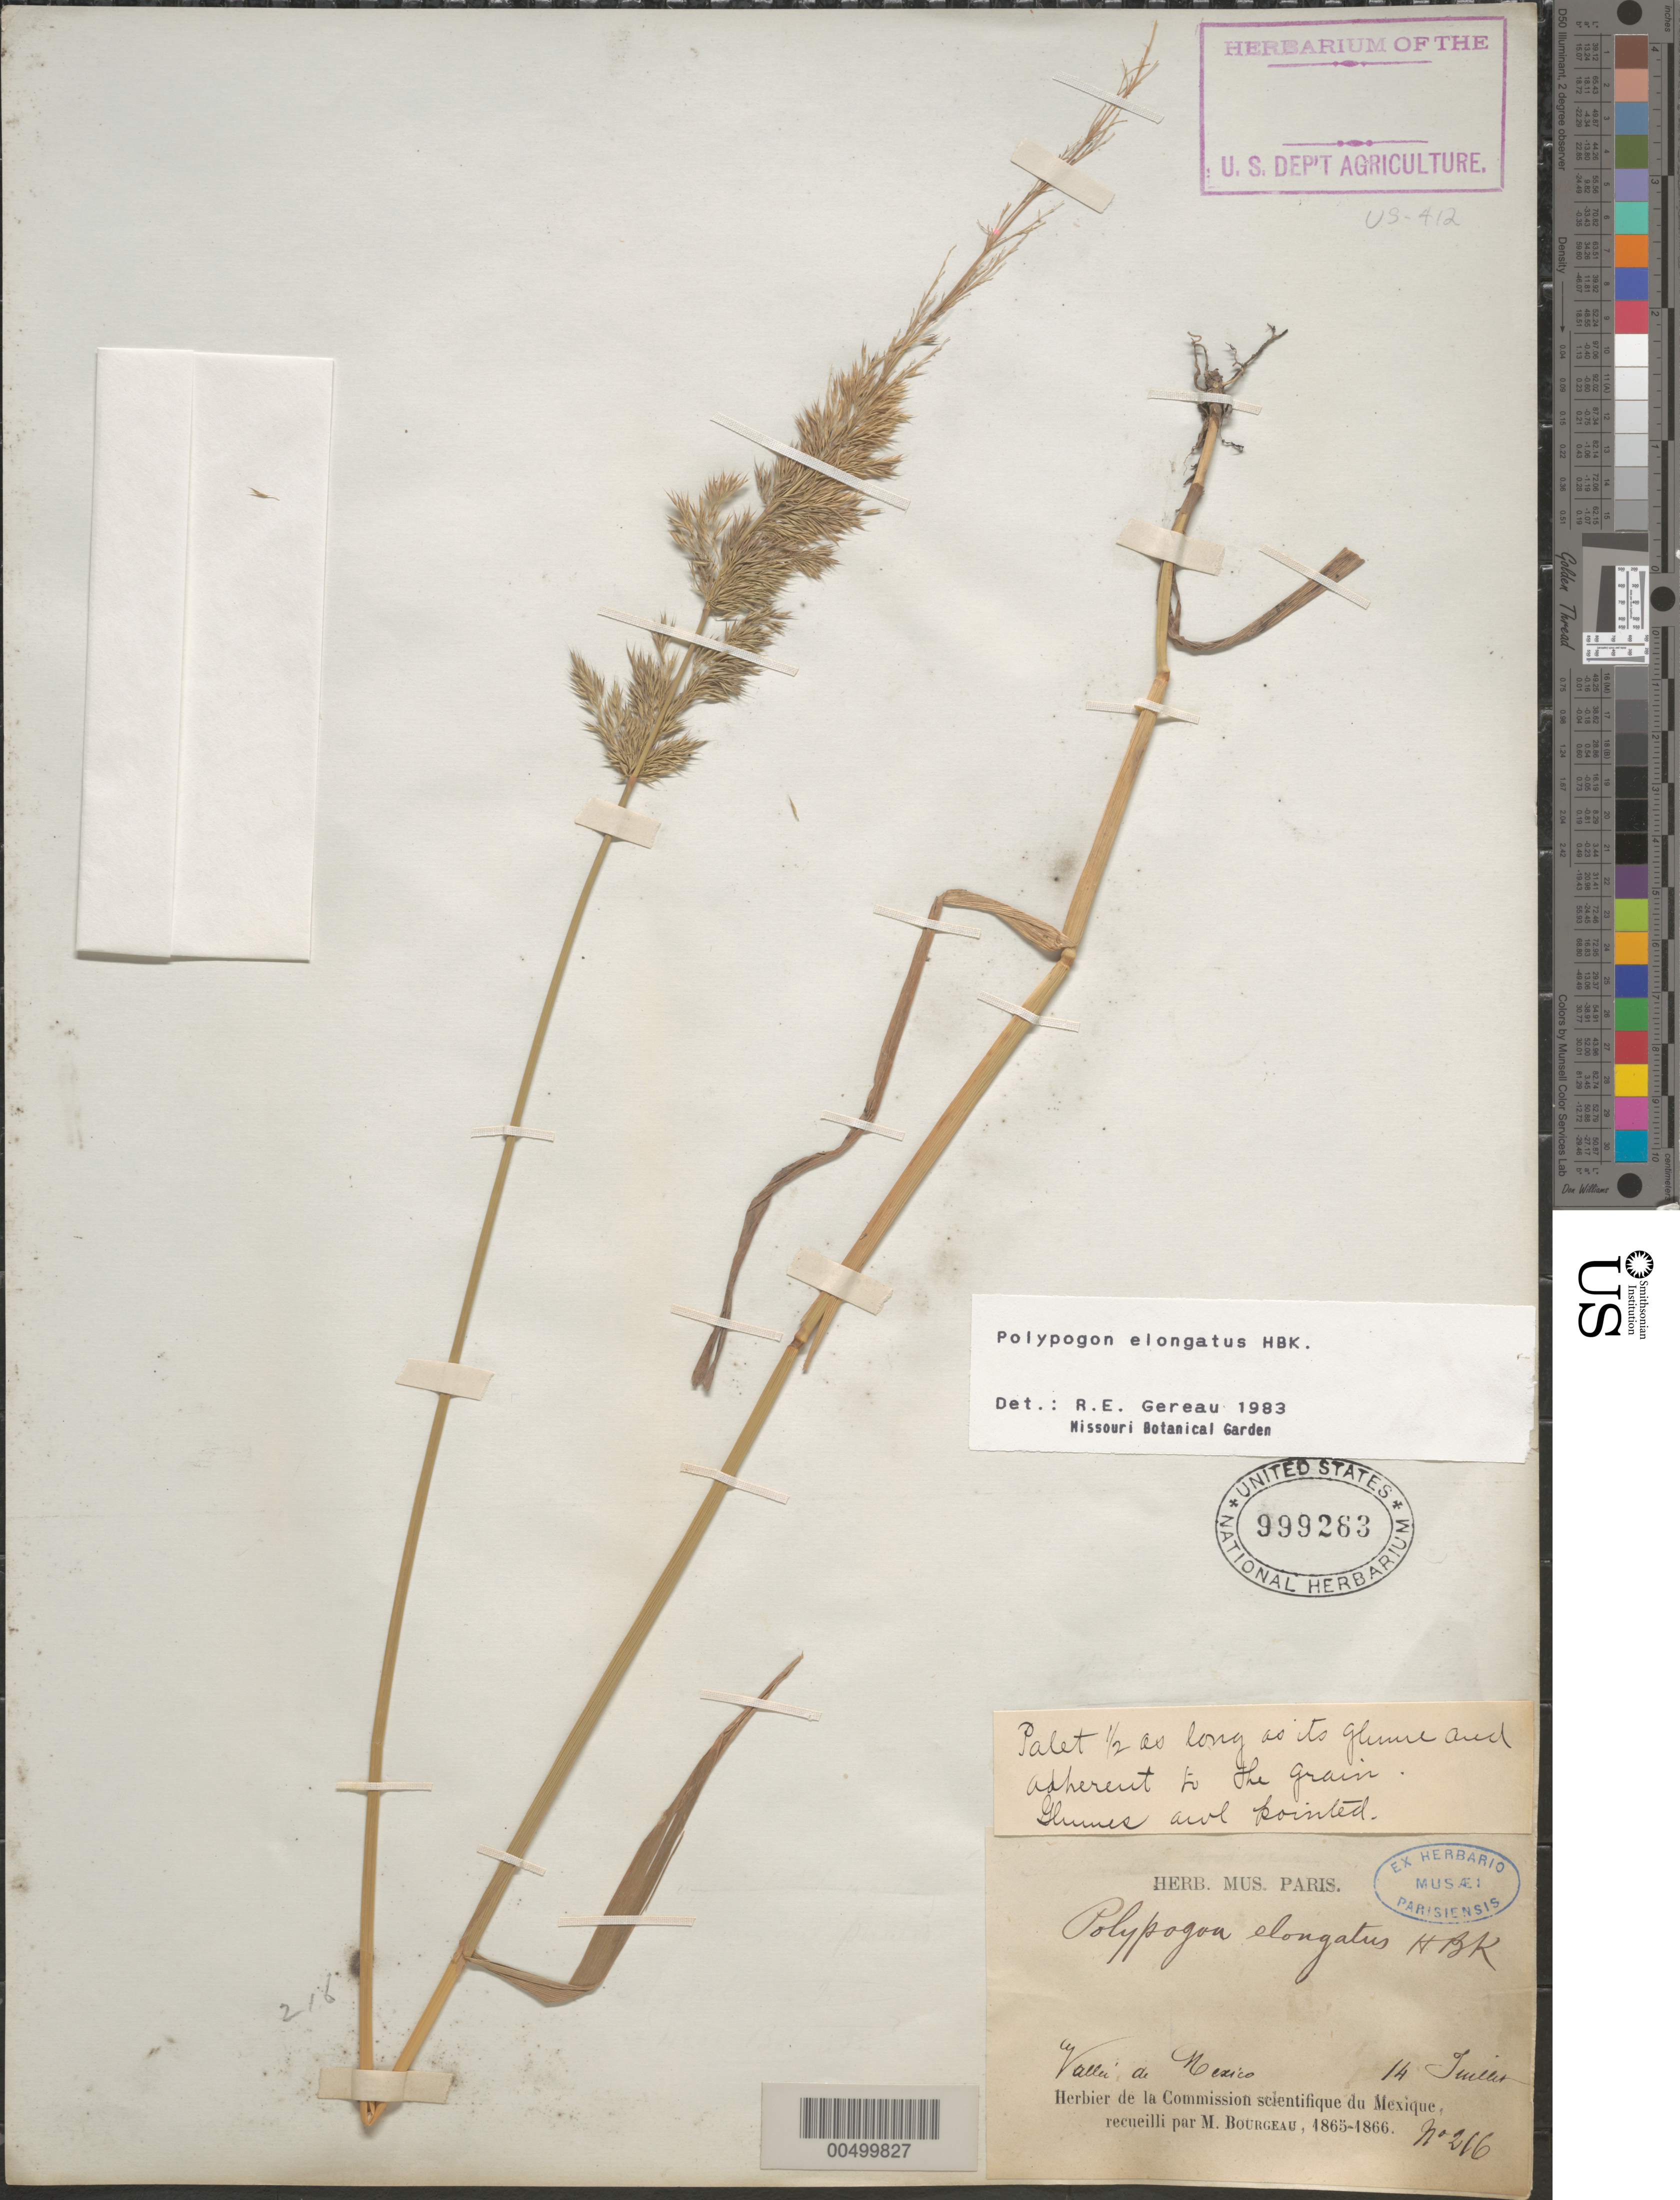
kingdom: Plantae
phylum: Tracheophyta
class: Liliopsida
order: Poales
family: Poaceae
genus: Chaetotropis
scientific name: Chaetotropis elongata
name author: (Kunth) Björkman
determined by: Poaceae Reorganization Project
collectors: E. Bourgeau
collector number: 216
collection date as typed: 14 Jul 1865 or 14 Jul 1866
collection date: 1865-07-14 or 1866-07-14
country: Mexico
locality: Valle de Mexico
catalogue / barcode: US 999263